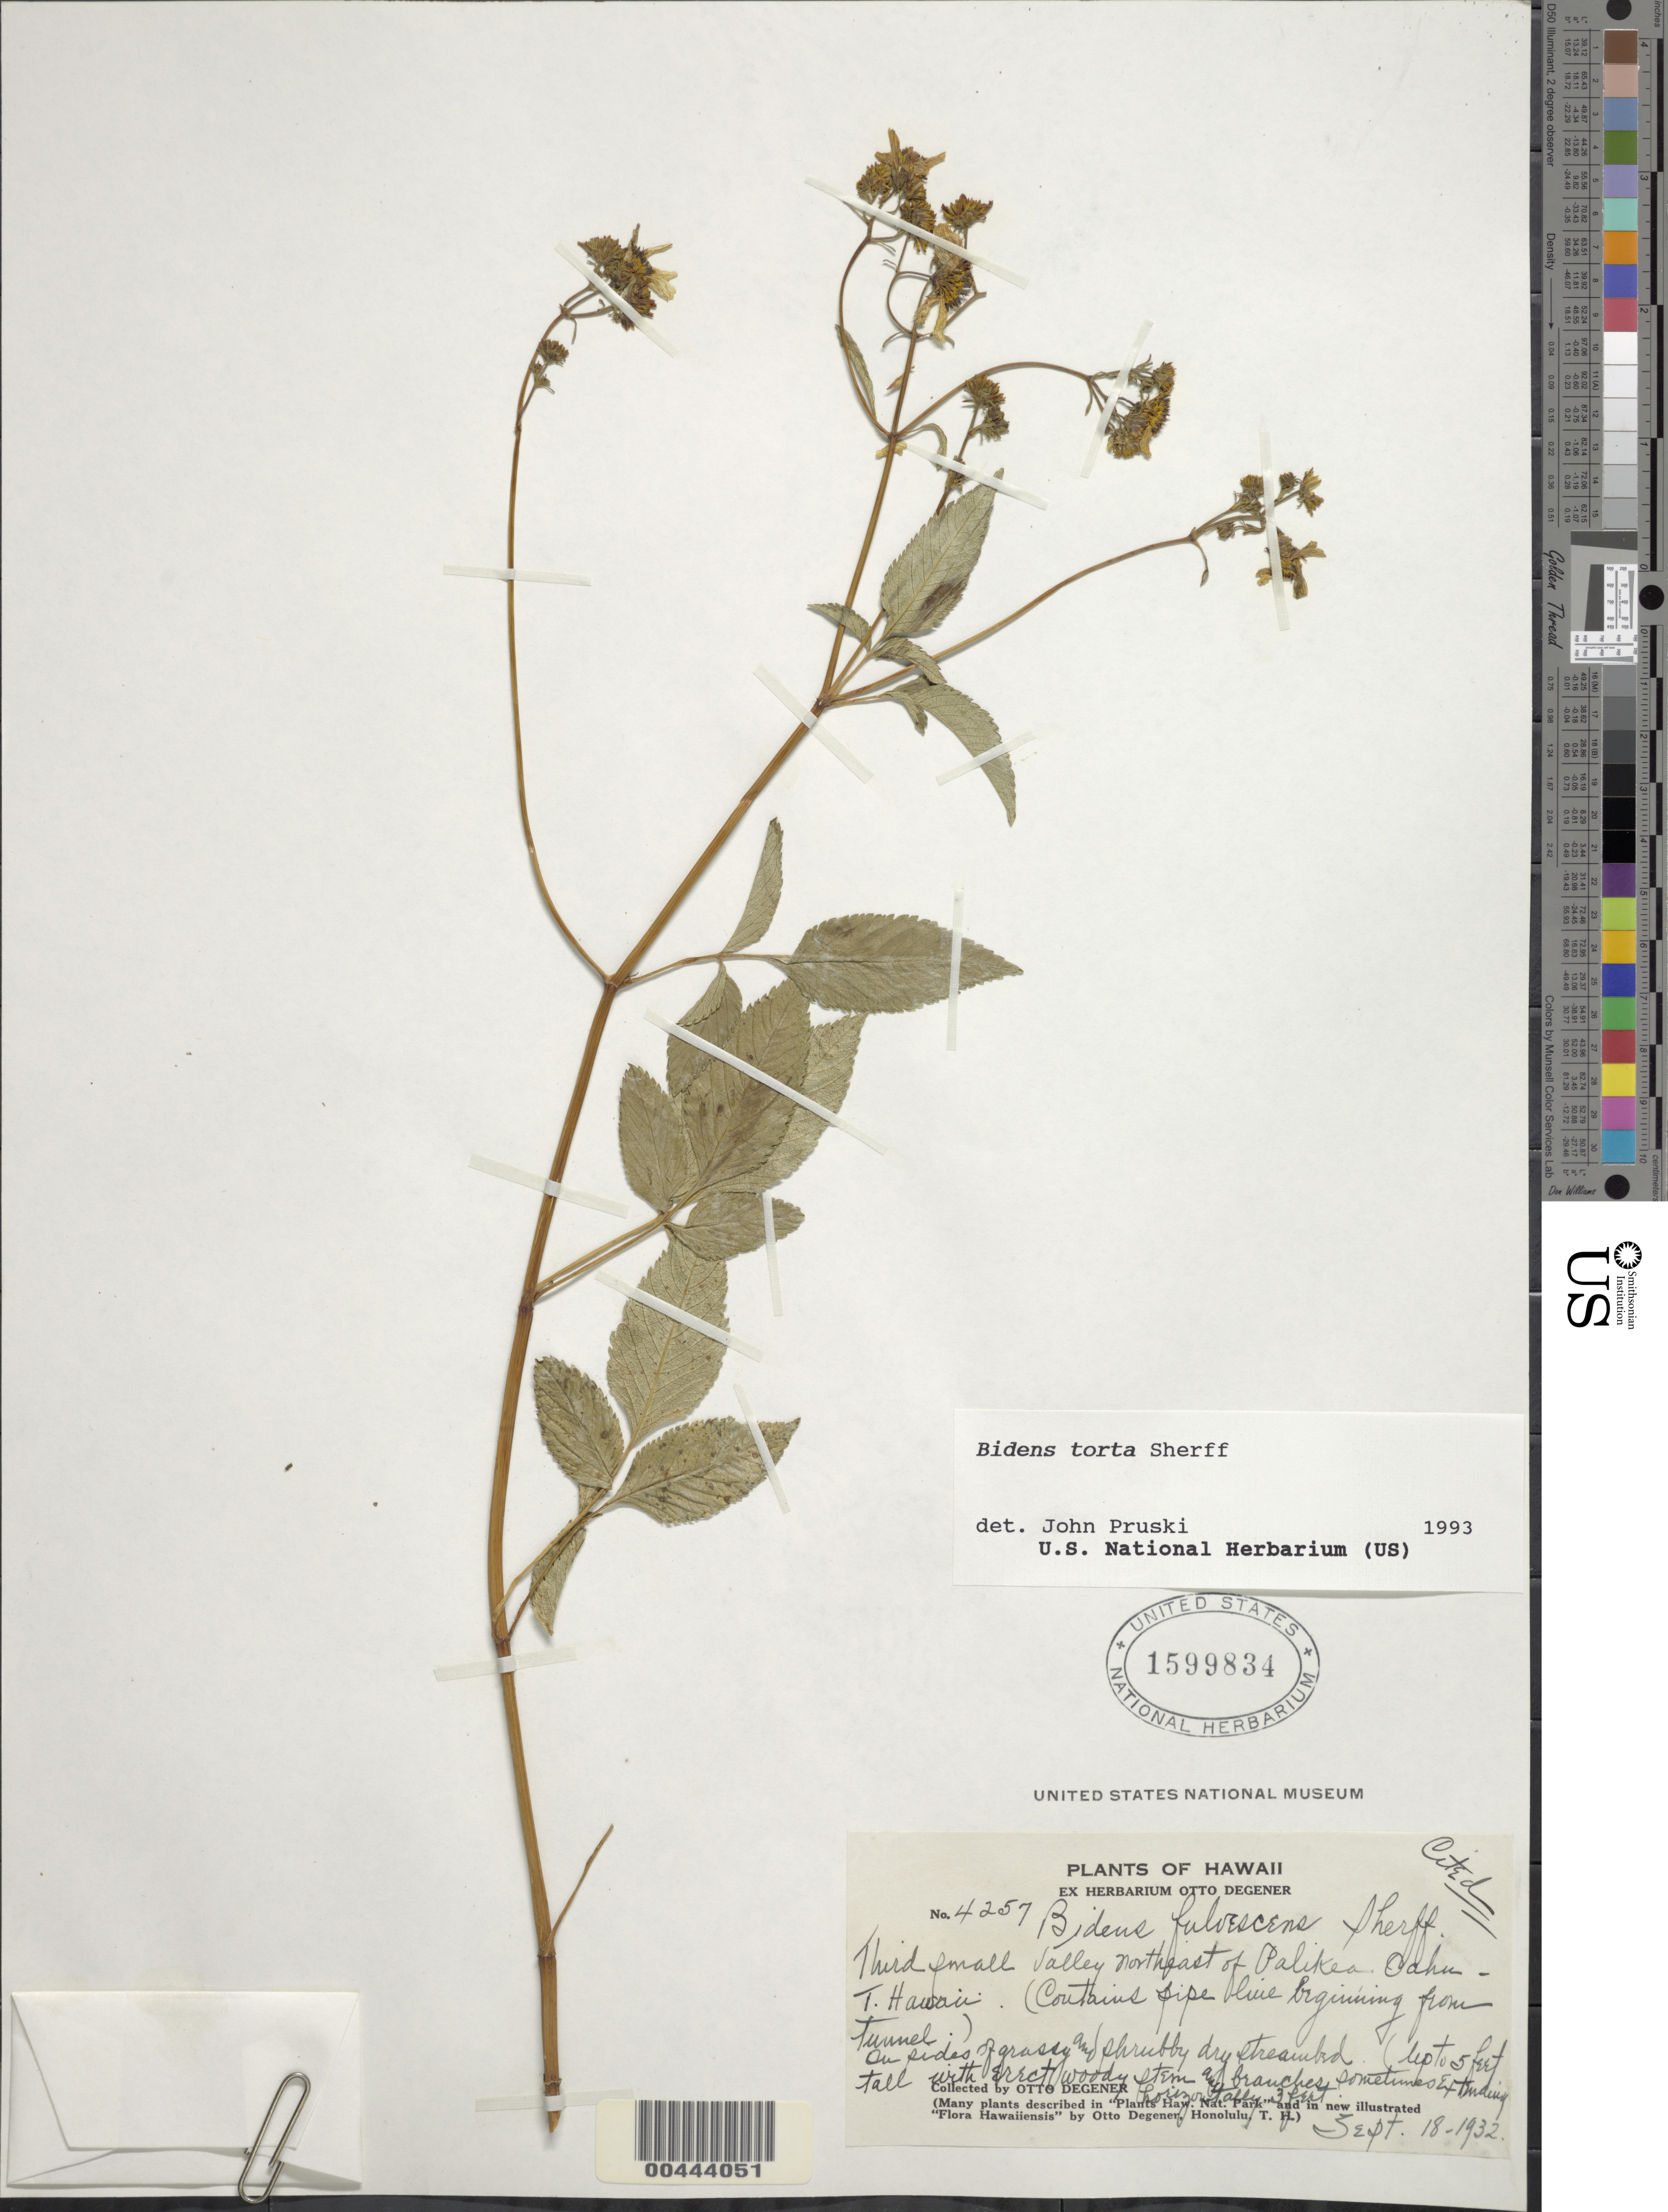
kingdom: Plantae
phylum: Tracheophyta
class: Magnoliopsida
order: Asterales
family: Asteraceae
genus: Bidens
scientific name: Bidens torta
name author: Sherff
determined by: Pruski, J. F.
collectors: O. Degener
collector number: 4257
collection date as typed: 18 Sep 1932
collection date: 1932-09-18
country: United States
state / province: Hawaii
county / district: Honolulu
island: Oahu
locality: Third small valley NE of Palikea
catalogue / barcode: US 1599834